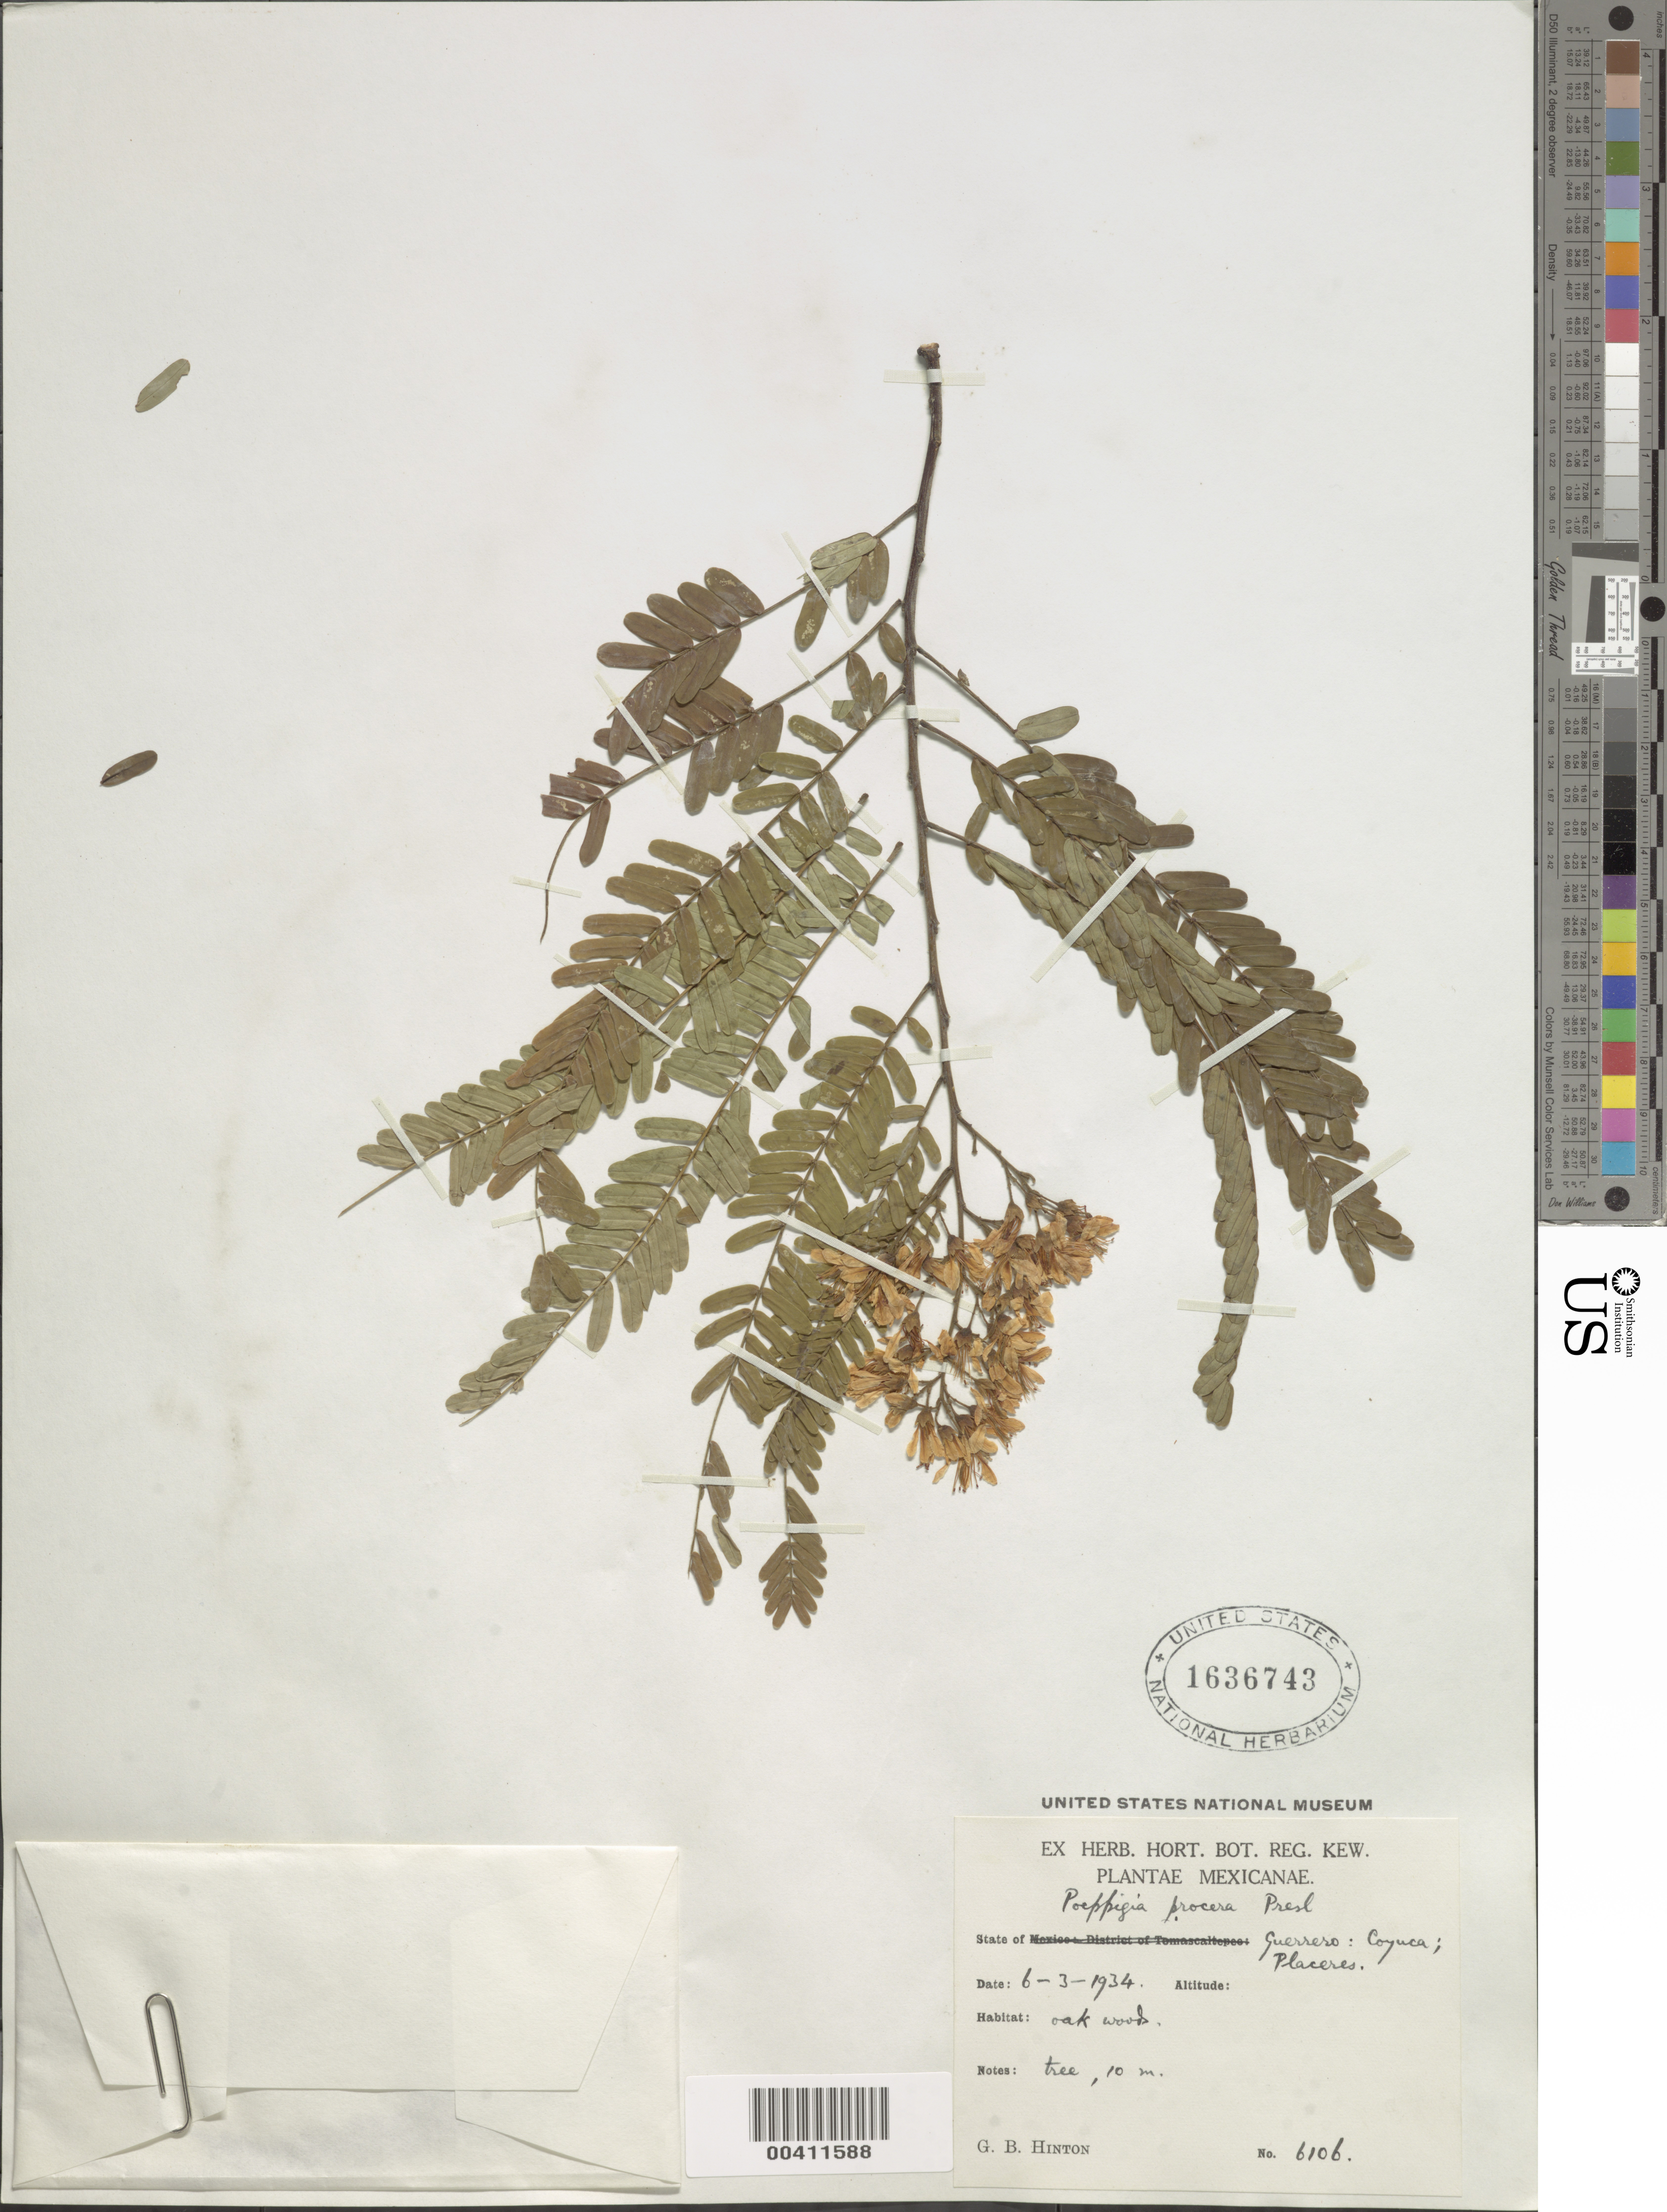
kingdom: Plantae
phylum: Tracheophyta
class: Magnoliopsida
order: Fabales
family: Fabaceae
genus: Poeppigia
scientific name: Poeppigia procera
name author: C. Presl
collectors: G. B. Hinton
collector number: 6106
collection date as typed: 06 Mar 1934 or 03 Jun 1934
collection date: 1934-03-06 or 1934-06-03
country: Mexico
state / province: Guerrero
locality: Coyuca, Placeres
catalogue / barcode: US 1636743